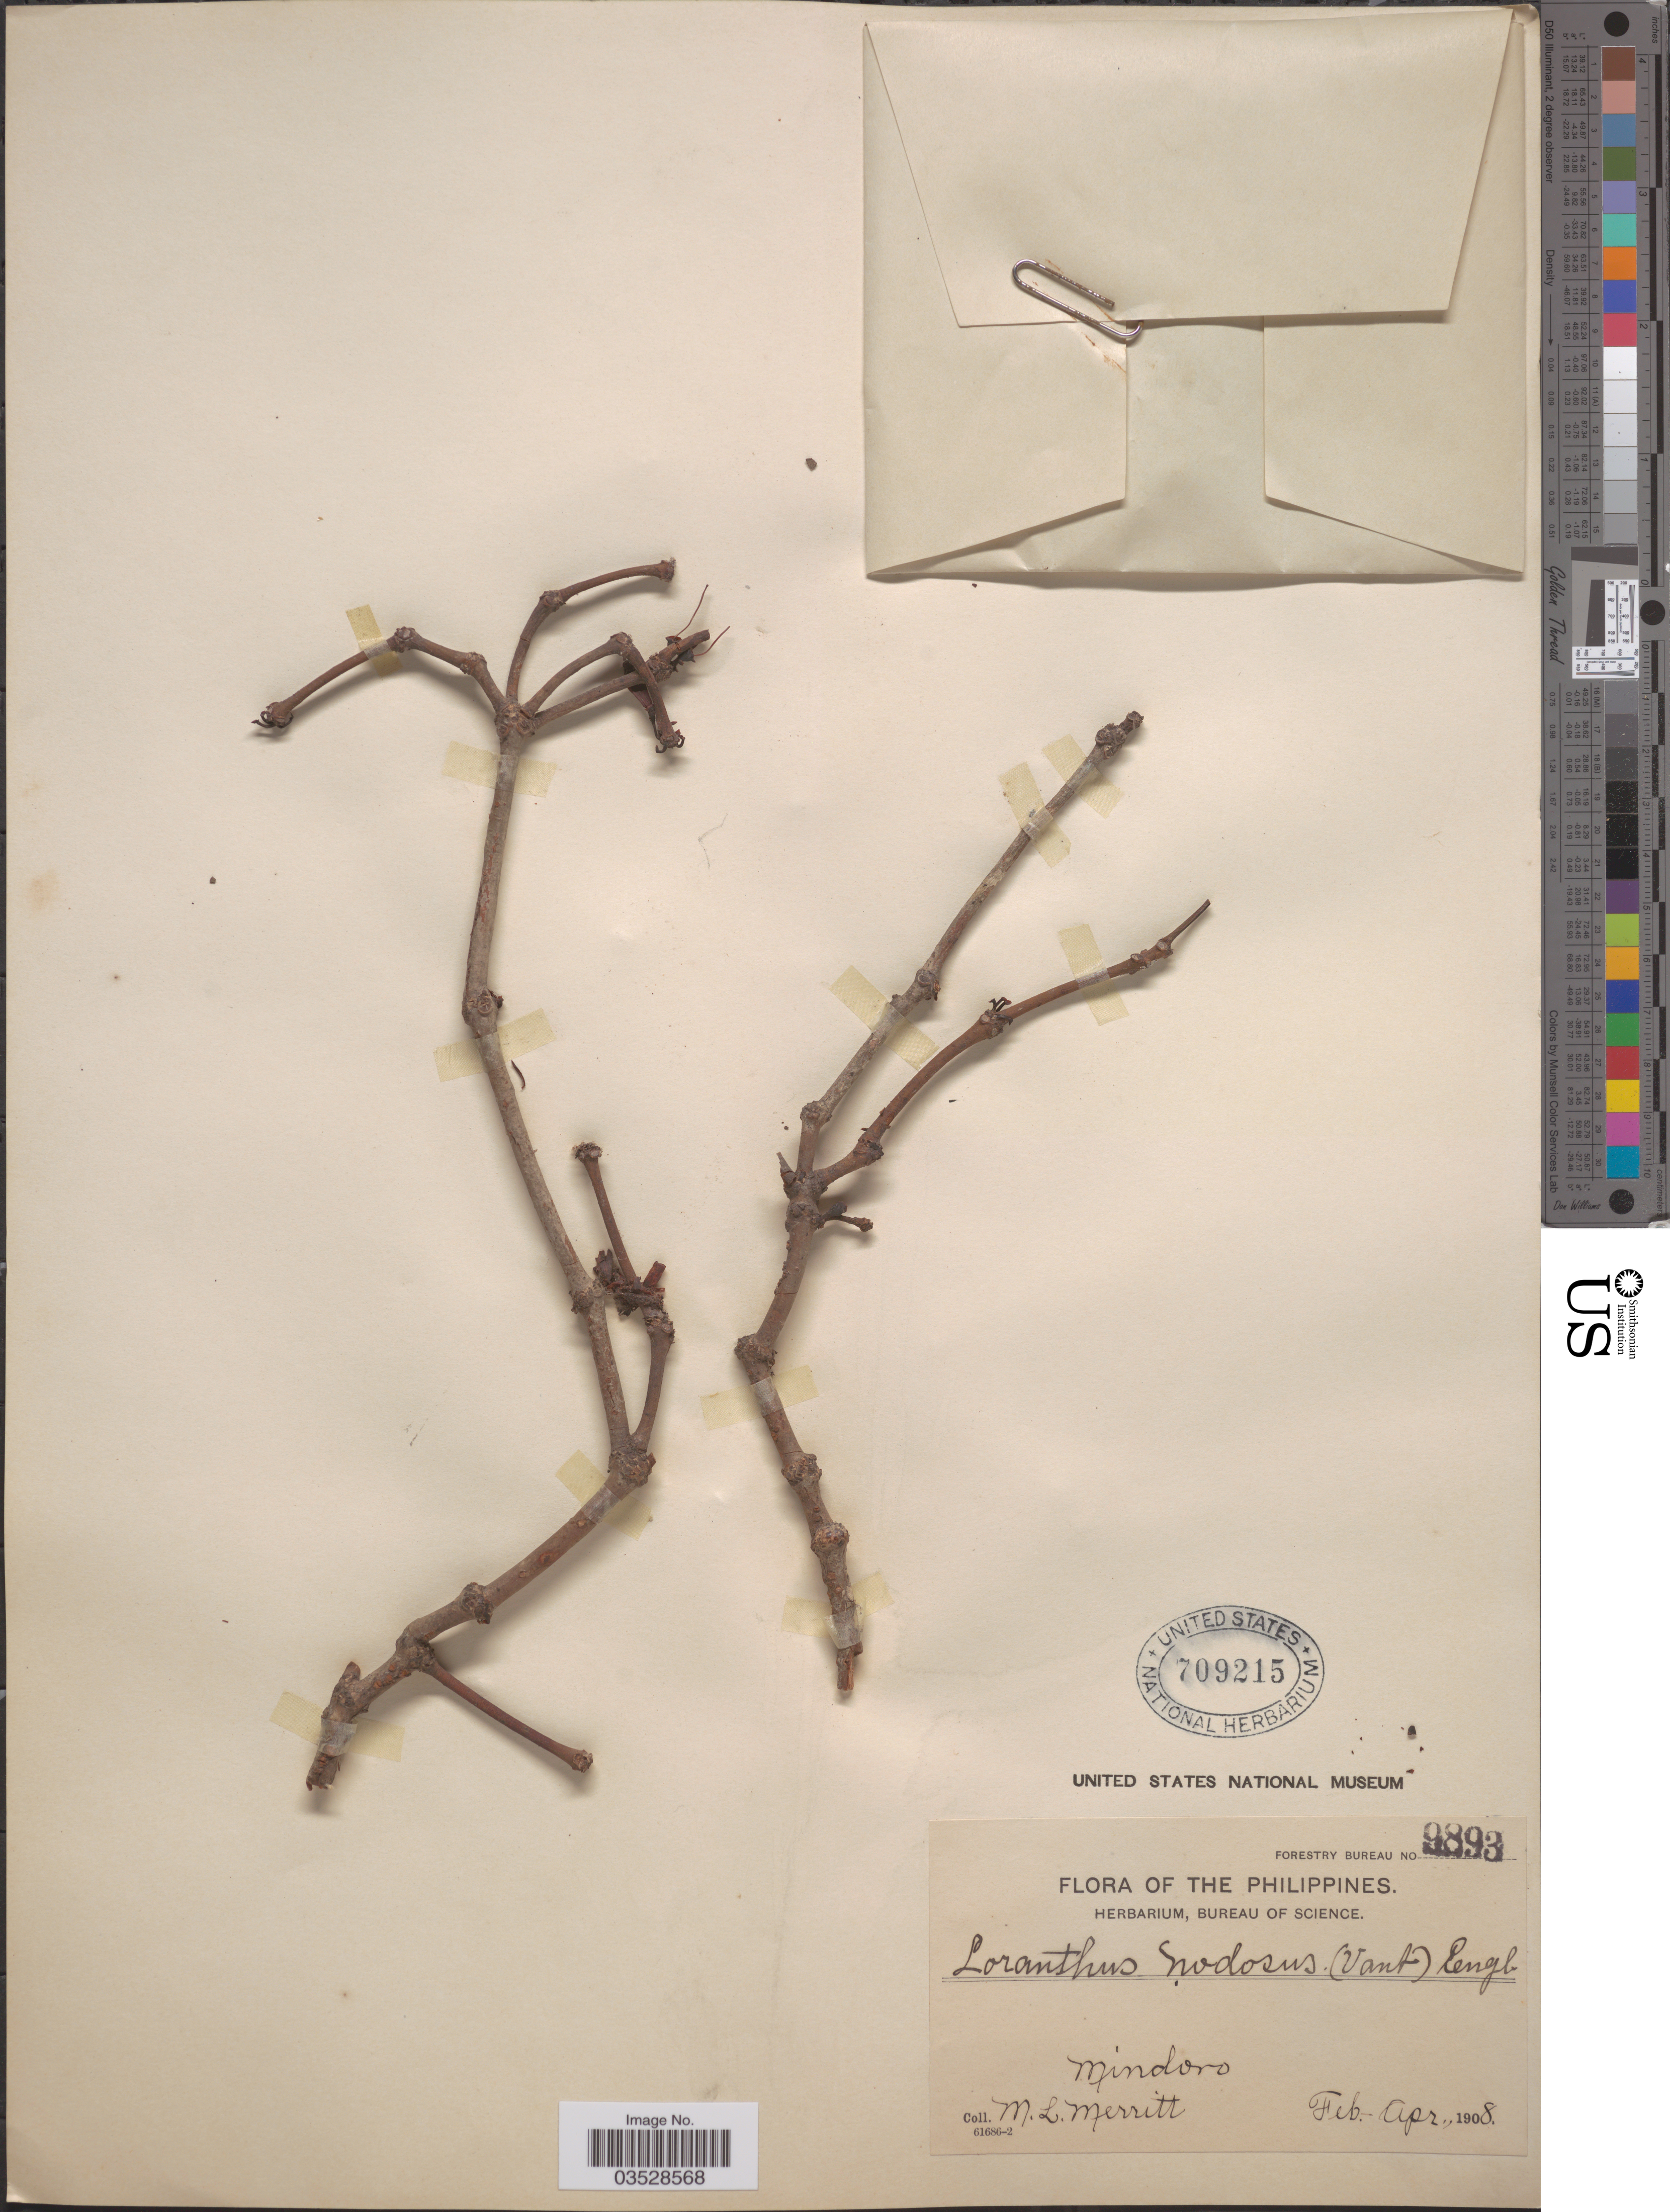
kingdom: Plantae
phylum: Tracheophyta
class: Magnoliopsida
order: Santalales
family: Loranthaceae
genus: Loranthus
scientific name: Loranthus merrillii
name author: Elmer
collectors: M. L. Merritt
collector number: Forestry Bureau 9893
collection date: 1908-02/1908-04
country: Philippines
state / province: Mimaropa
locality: Mindoro.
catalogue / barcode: US 709215